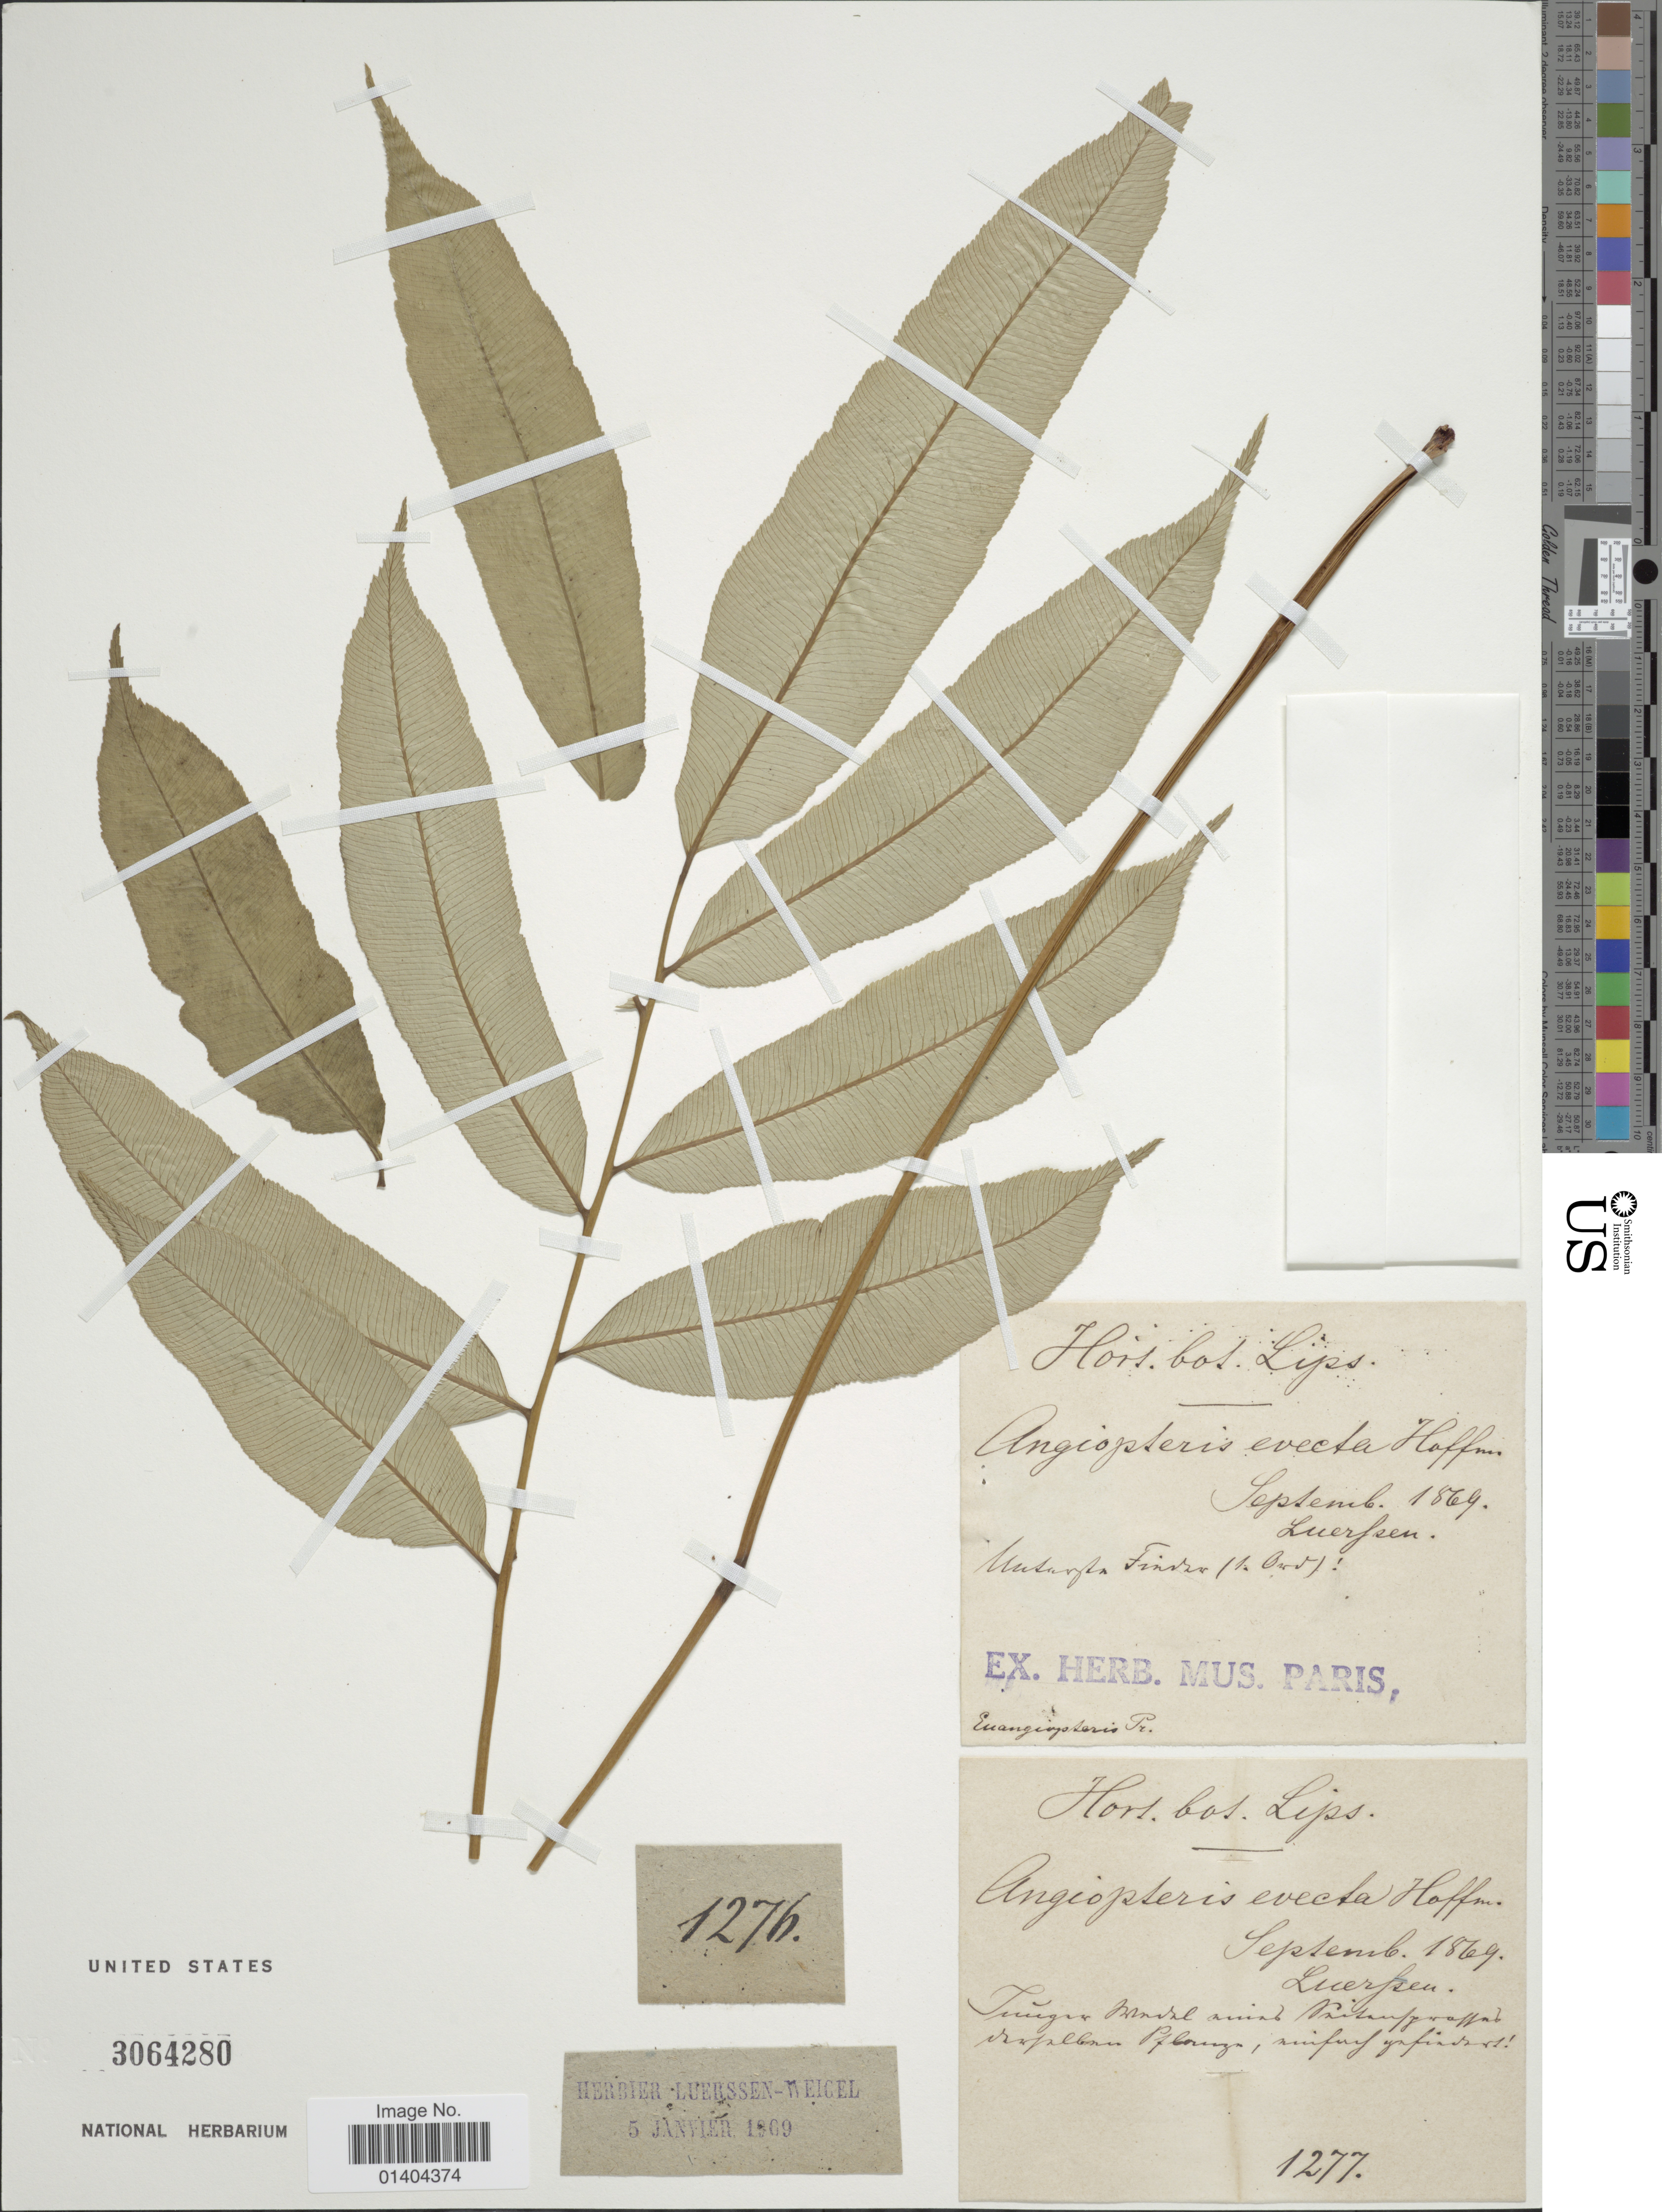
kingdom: Plantae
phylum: Tracheophyta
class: Polypodiopsida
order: Marattiales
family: Marattiaceae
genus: Angiopteris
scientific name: Angiopteris evecta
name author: (G. Forst.) Hoffm.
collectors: Luerssen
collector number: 1277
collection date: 1869-09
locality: Hort. bot. Lips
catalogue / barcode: US 3064280